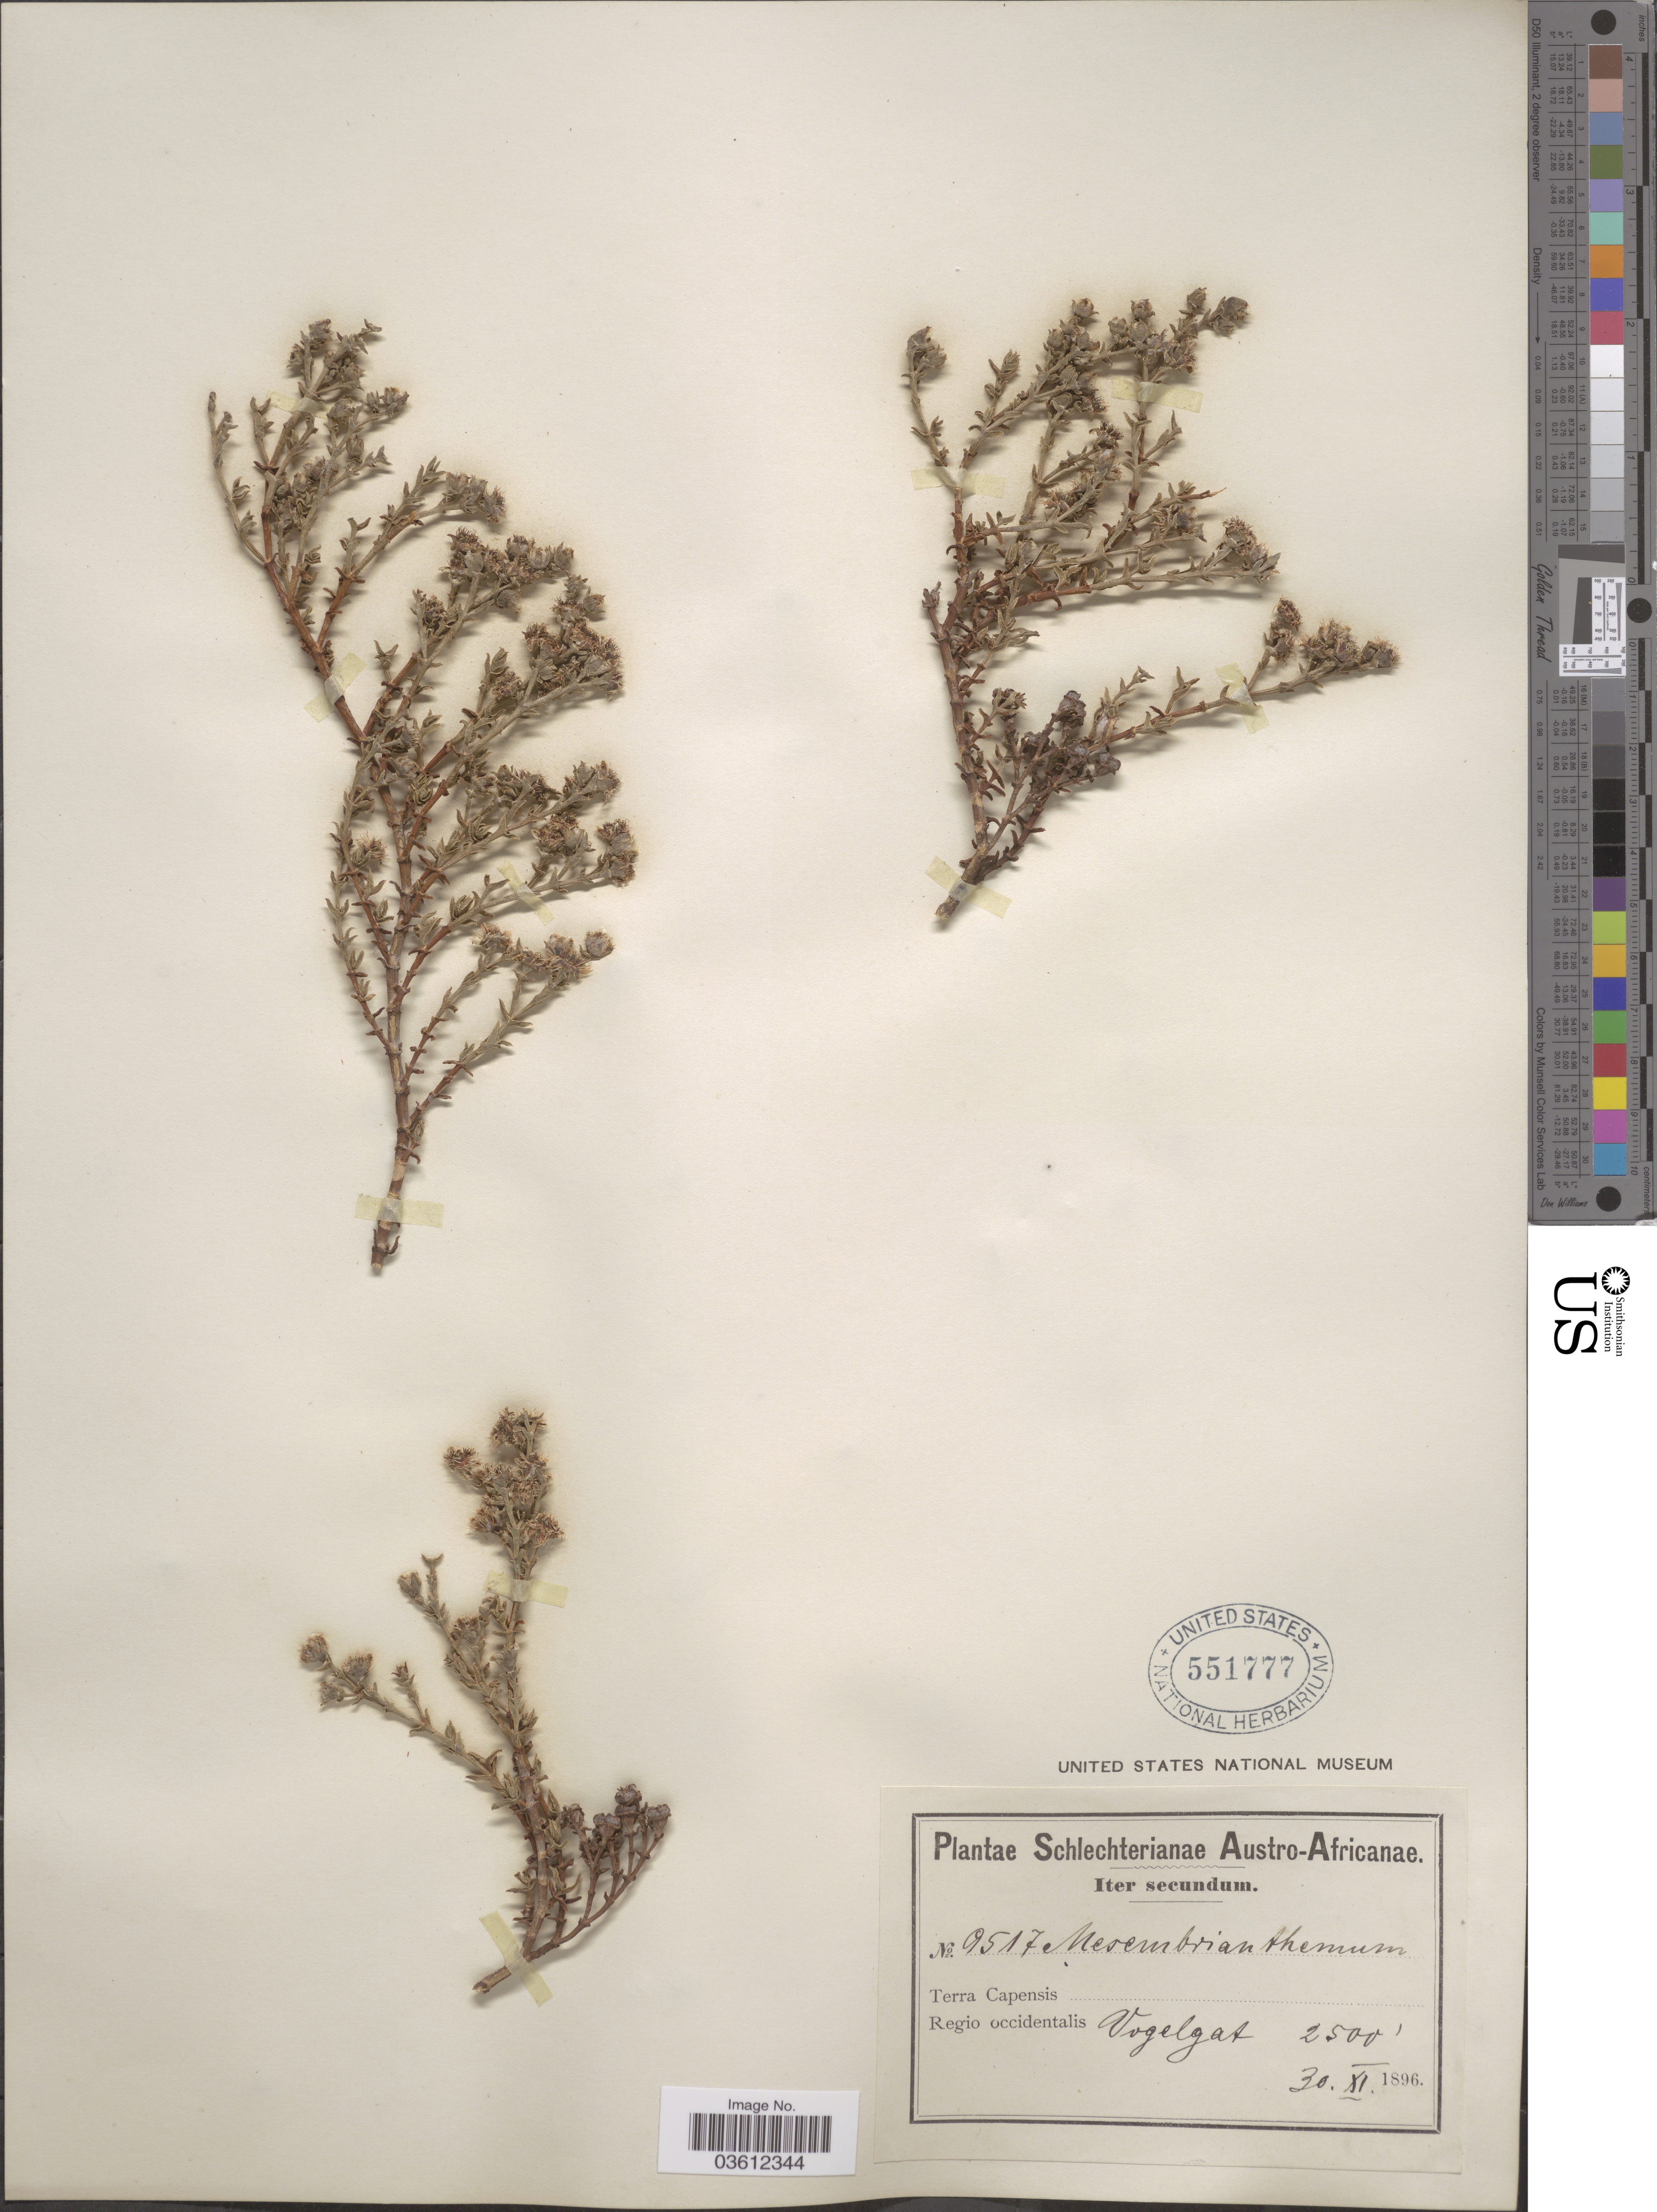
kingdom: Plantae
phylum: Tracheophyta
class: Magnoliopsida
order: Caryophyllales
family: Aizoaceae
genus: Ruschia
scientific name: Ruschia sp.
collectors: Schlechter, --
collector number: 9517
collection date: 1896-11-30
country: South Africa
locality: Austro-Africanae. Terra Capensis. Regio occidentalis. Vogelgat.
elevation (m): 762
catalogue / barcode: US 551777